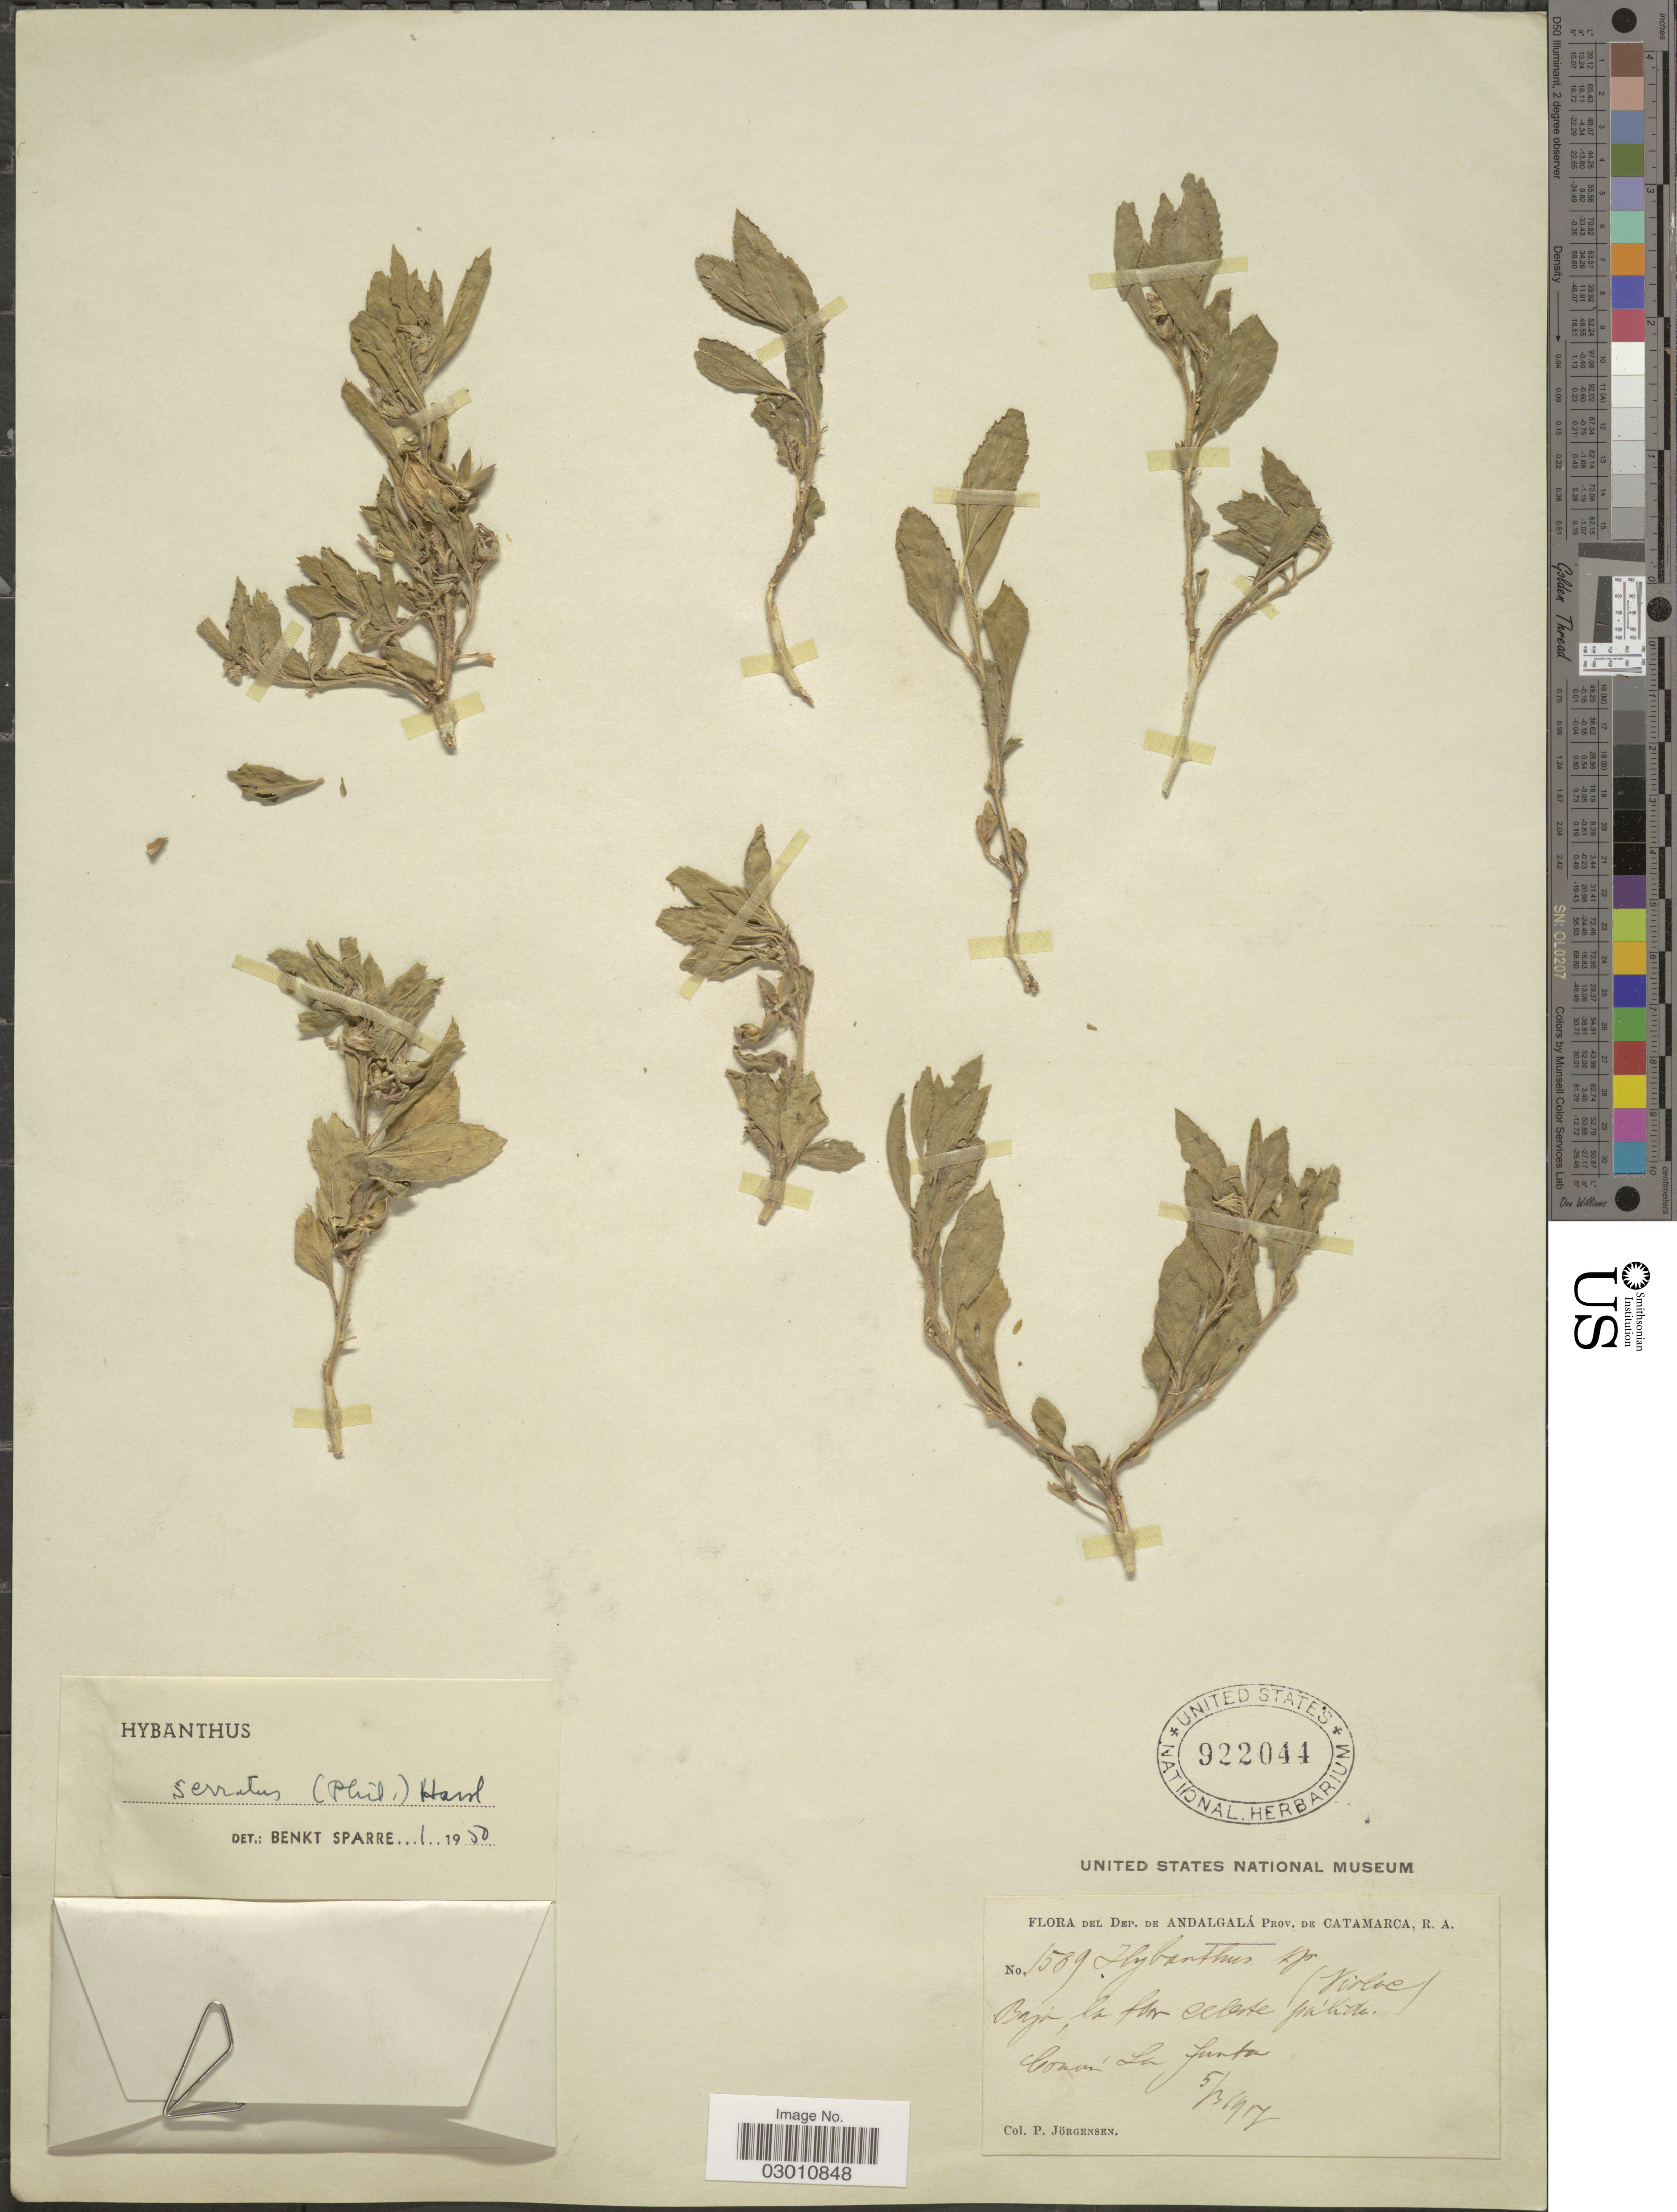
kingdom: Plantae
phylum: Tracheophyta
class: Magnoliopsida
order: Malpighiales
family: Violaceae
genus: Pombalia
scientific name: Pombalia serrata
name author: (Phil.) Paula-Souza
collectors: P. Jörgensen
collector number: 1589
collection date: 1907-03-05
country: Argentina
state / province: Catamarca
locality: Dep. de Andalgalá. La Junta.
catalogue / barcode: US 922044